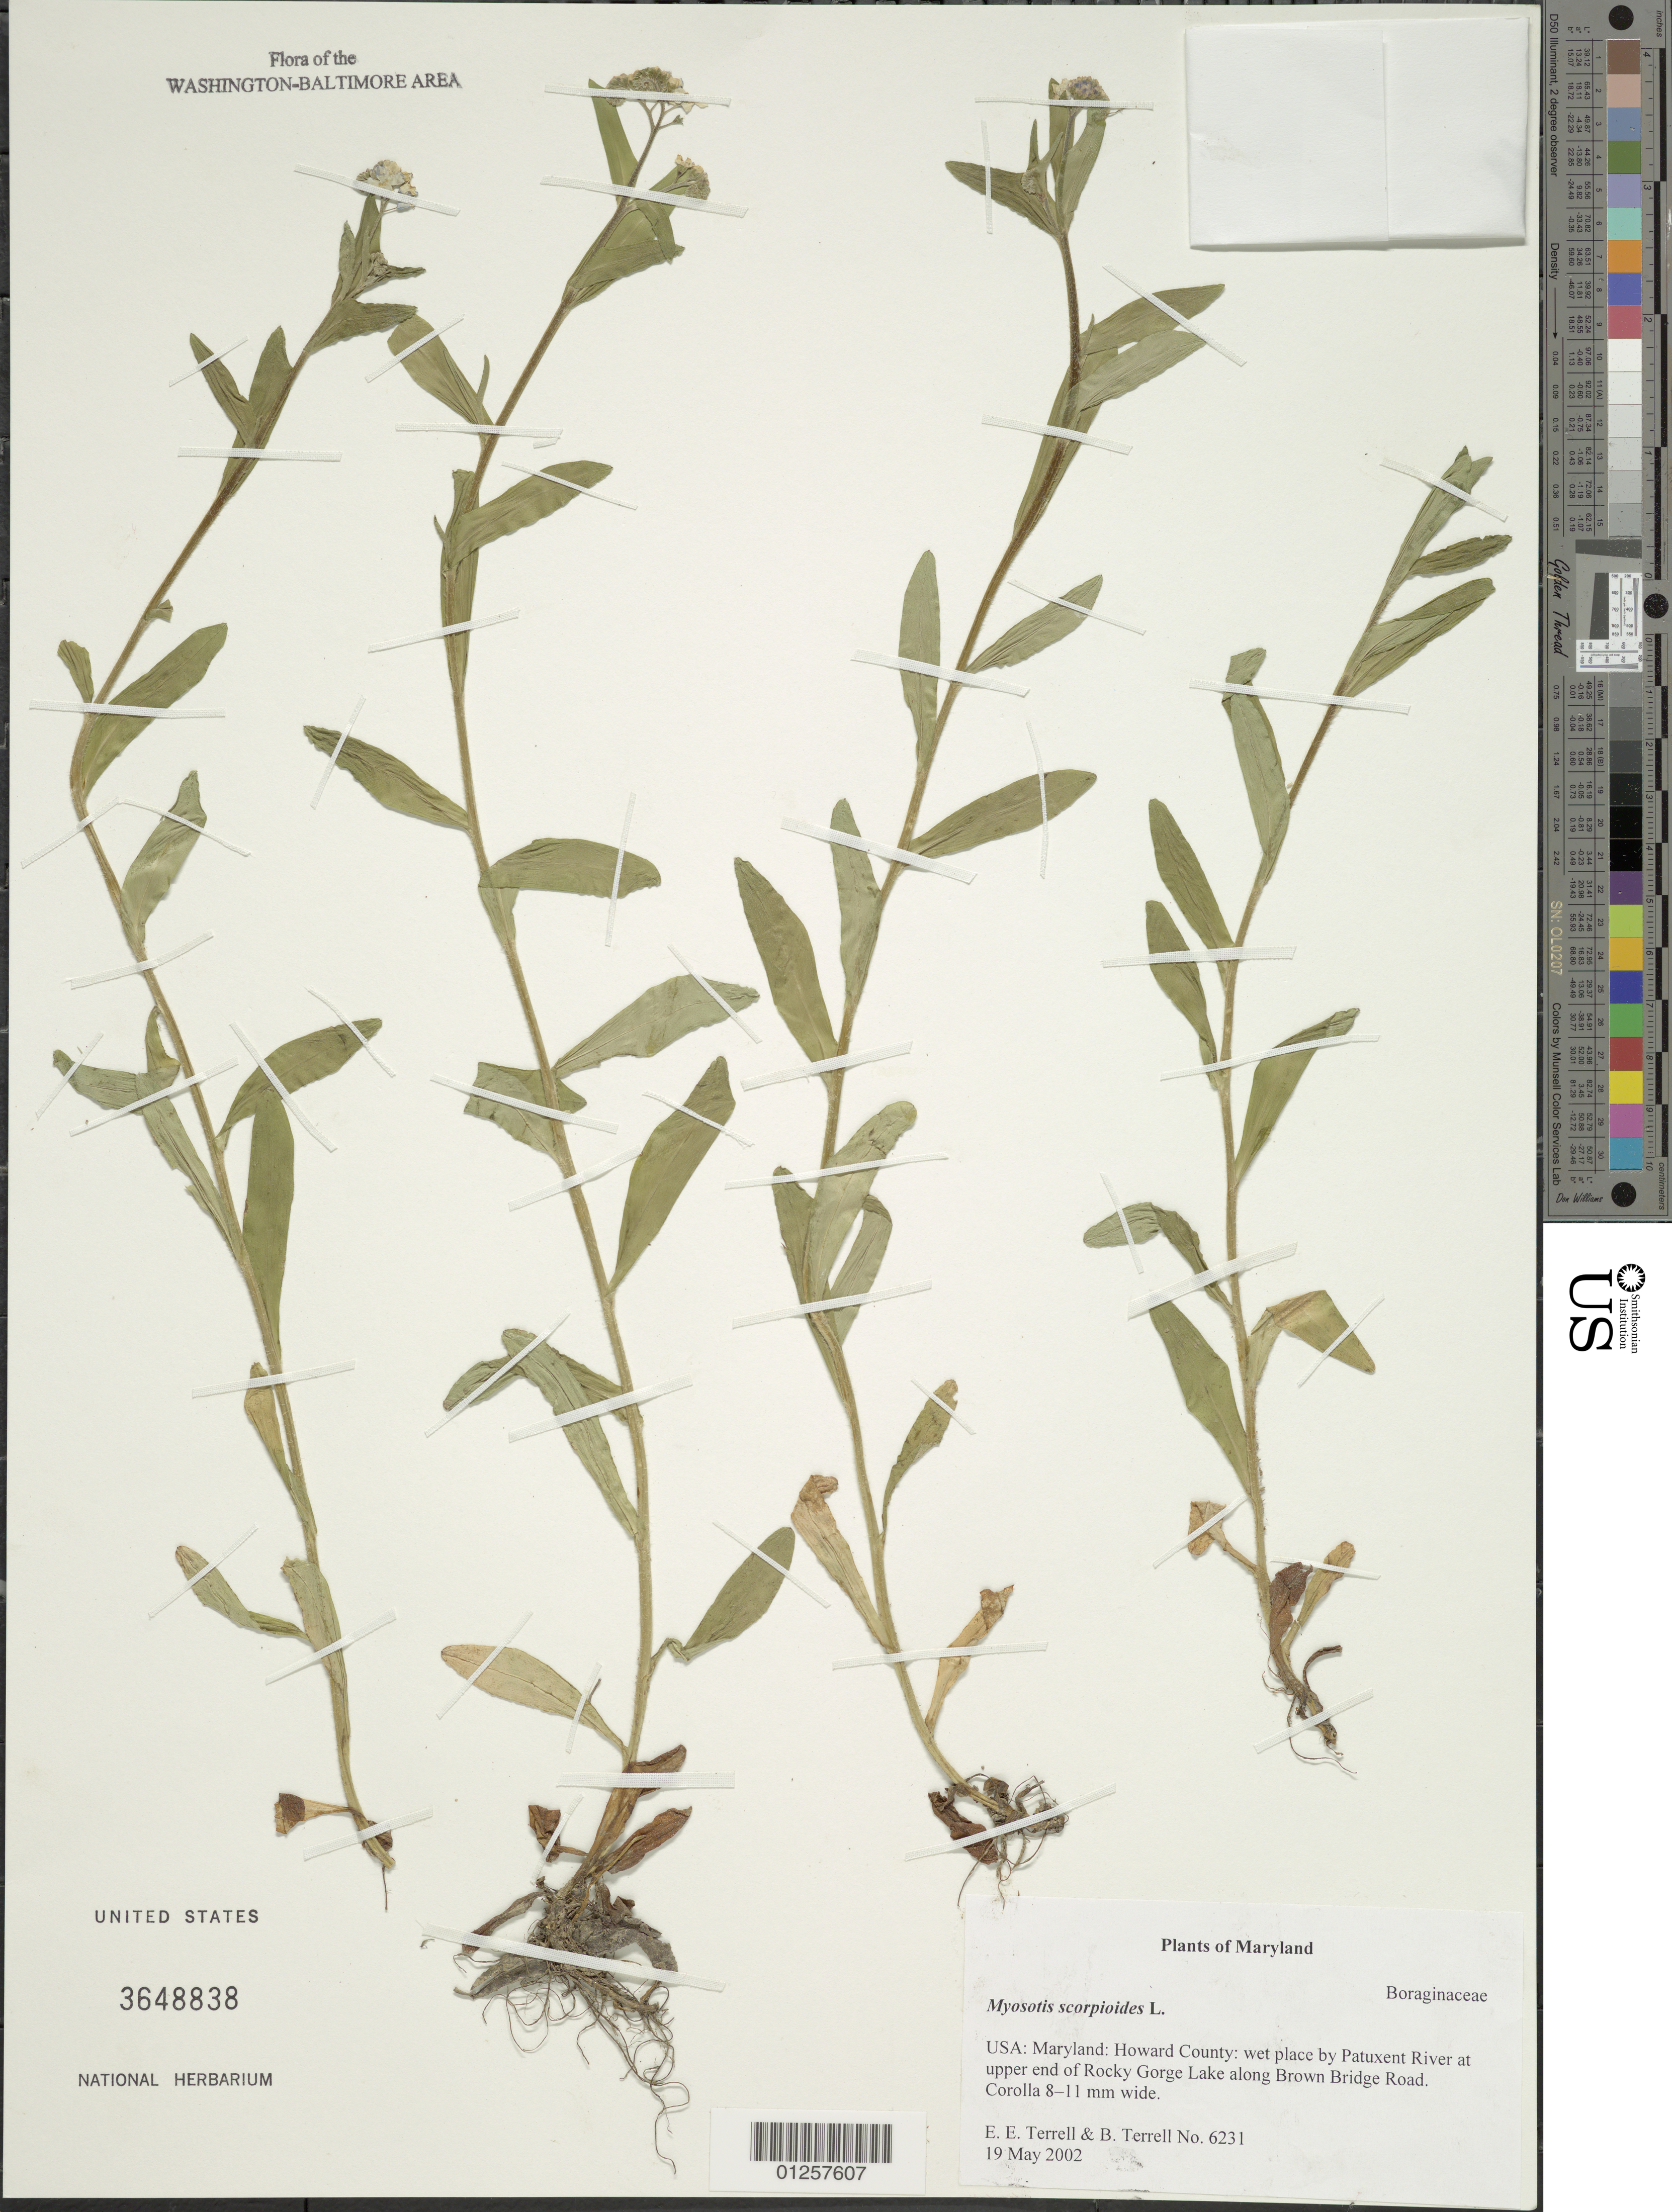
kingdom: Plantae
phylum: Tracheophyta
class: Magnoliopsida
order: Boraginales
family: Boraginaceae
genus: Myosotis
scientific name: Myosotis scorpioides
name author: L.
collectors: E. E. Terrell & B. Terrell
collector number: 6231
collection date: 2002-05-19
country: United States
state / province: Maryland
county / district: Howard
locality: Wet place by Patuxent River at upper end of Rocky Gorge Lake along Brown Bridge Road.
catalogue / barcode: US 3648838